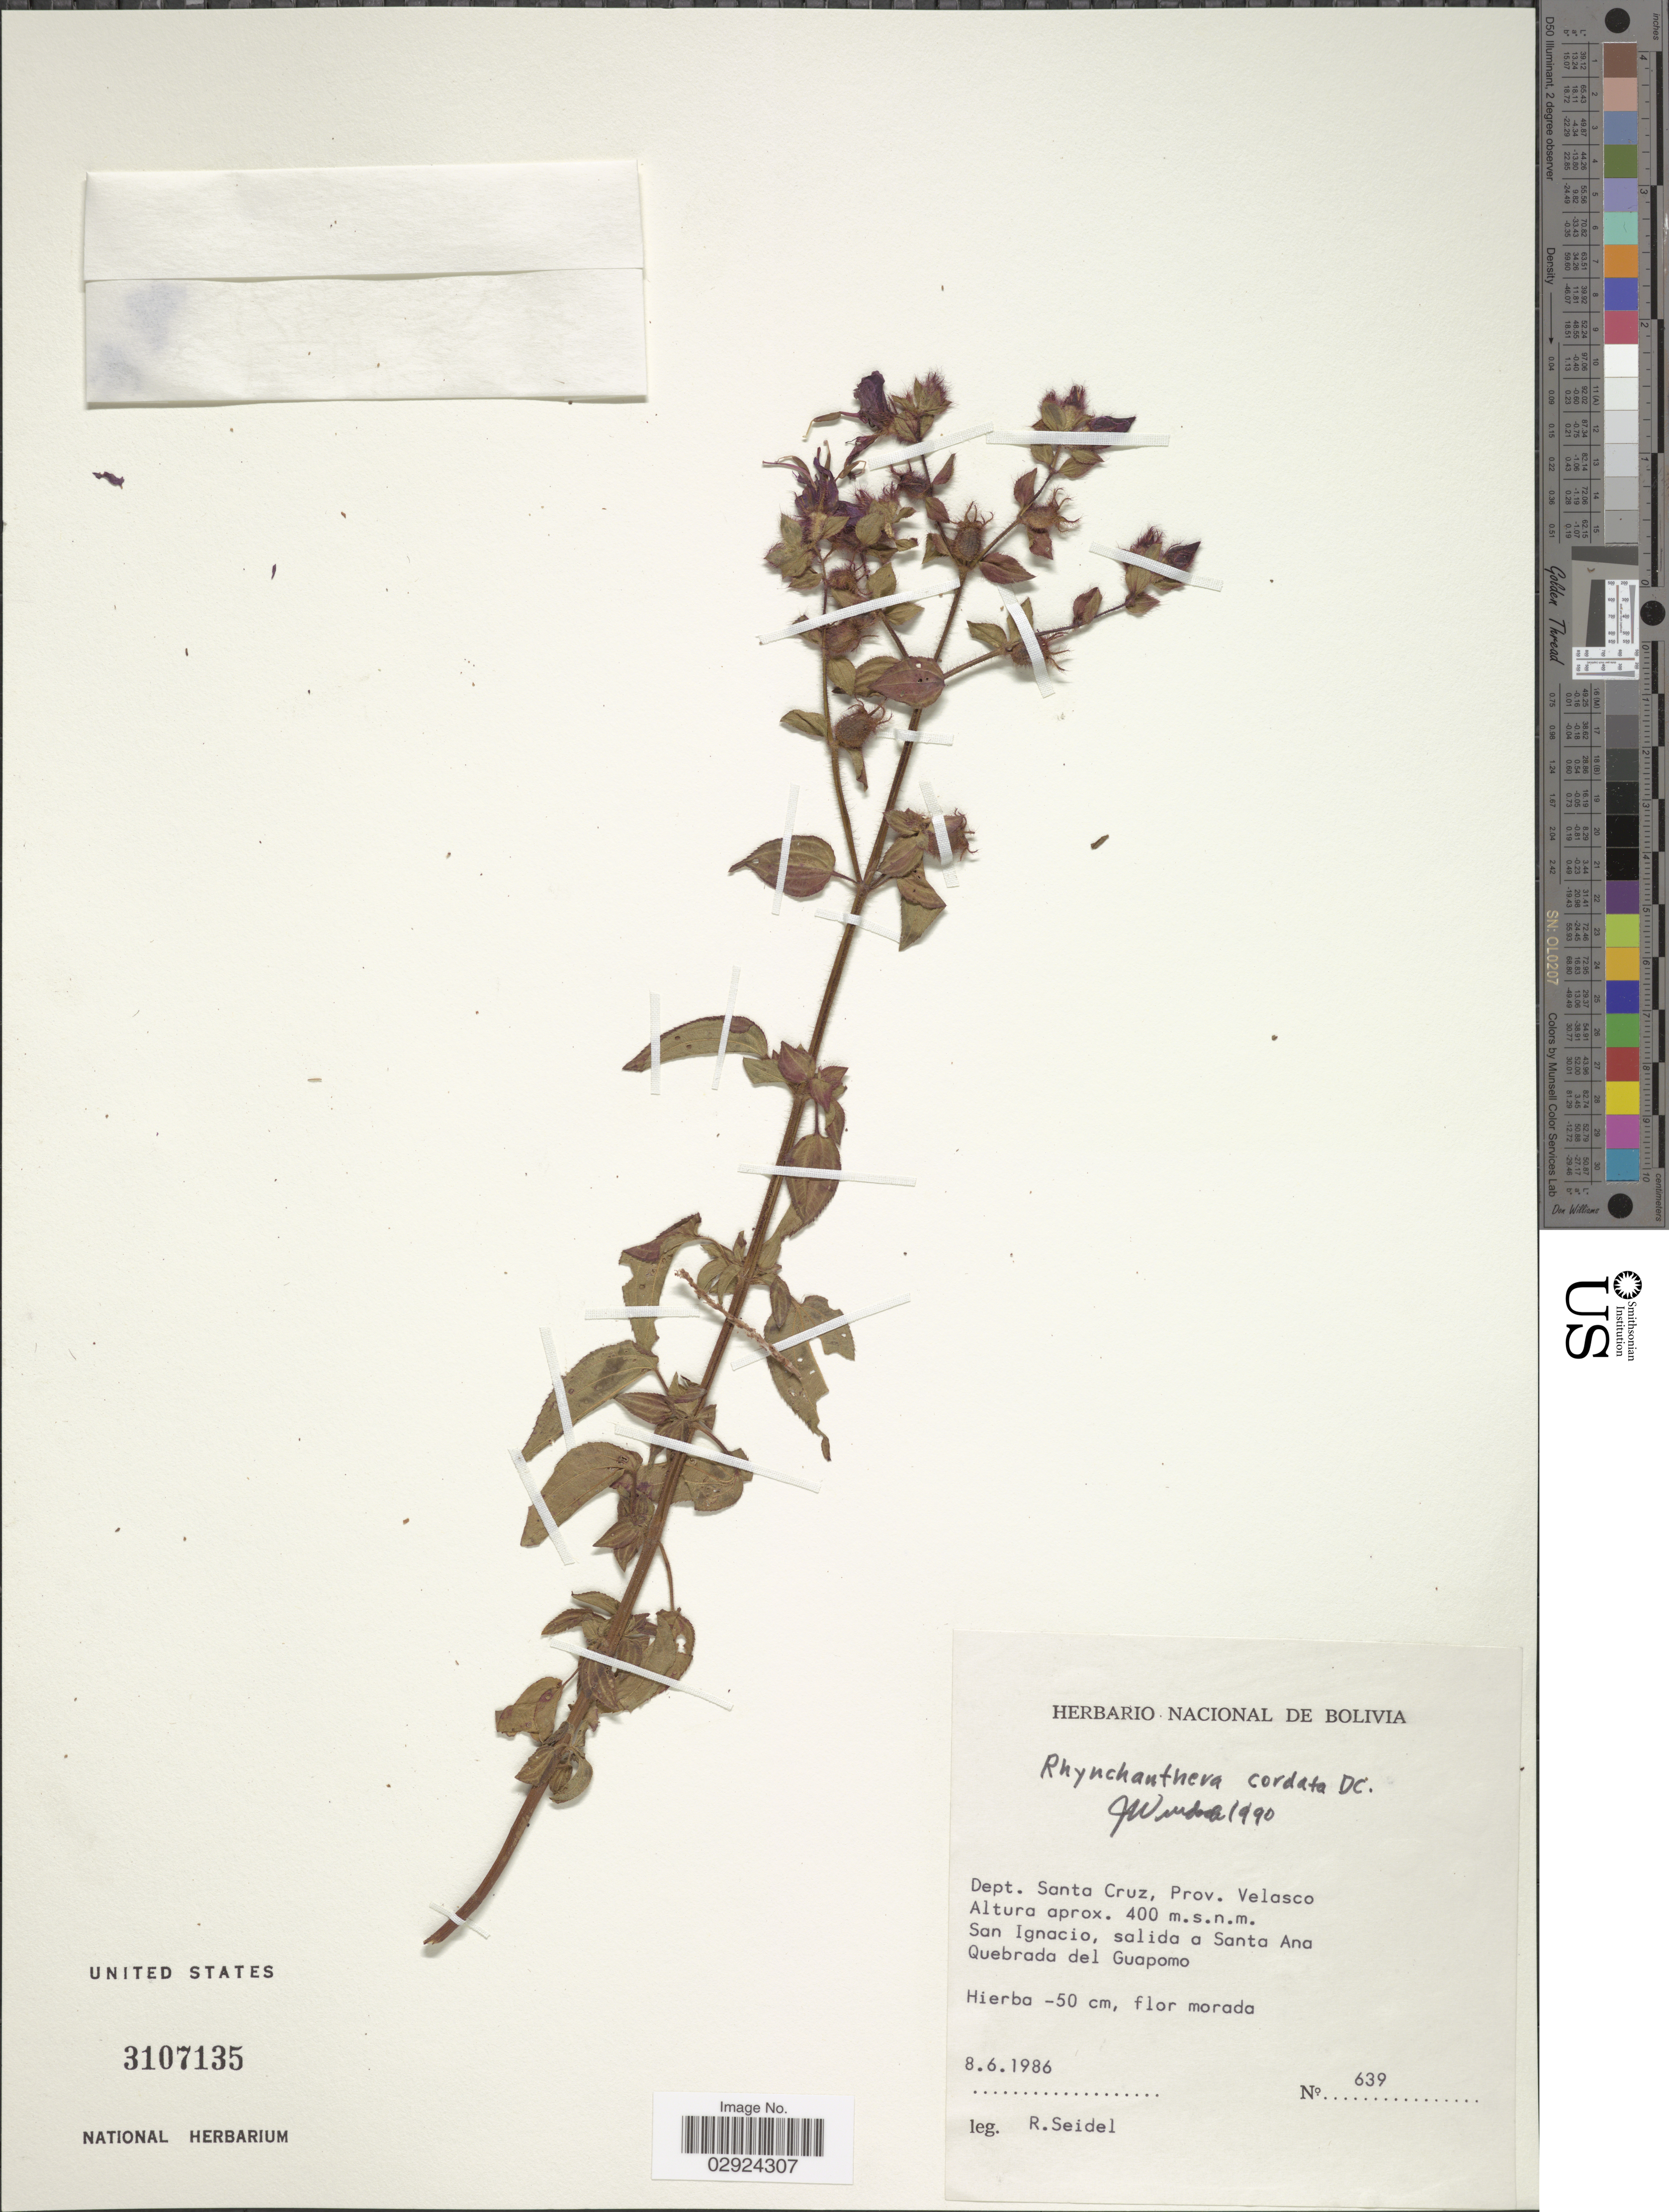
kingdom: Plantae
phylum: Tracheophyta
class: Magnoliopsida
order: Myrtales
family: Melastomataceae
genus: Rhynchanthera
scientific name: Rhynchanthera cordata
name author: DC.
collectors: R. Seidel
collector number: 639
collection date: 1986-06-08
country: Bolivia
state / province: Santa Cruz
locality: Dept. Santa Cruz, Prov. Velasco, San Ignacio, salida a Santa Ana Quebrada del Guapomo.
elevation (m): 400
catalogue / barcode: US 3107135